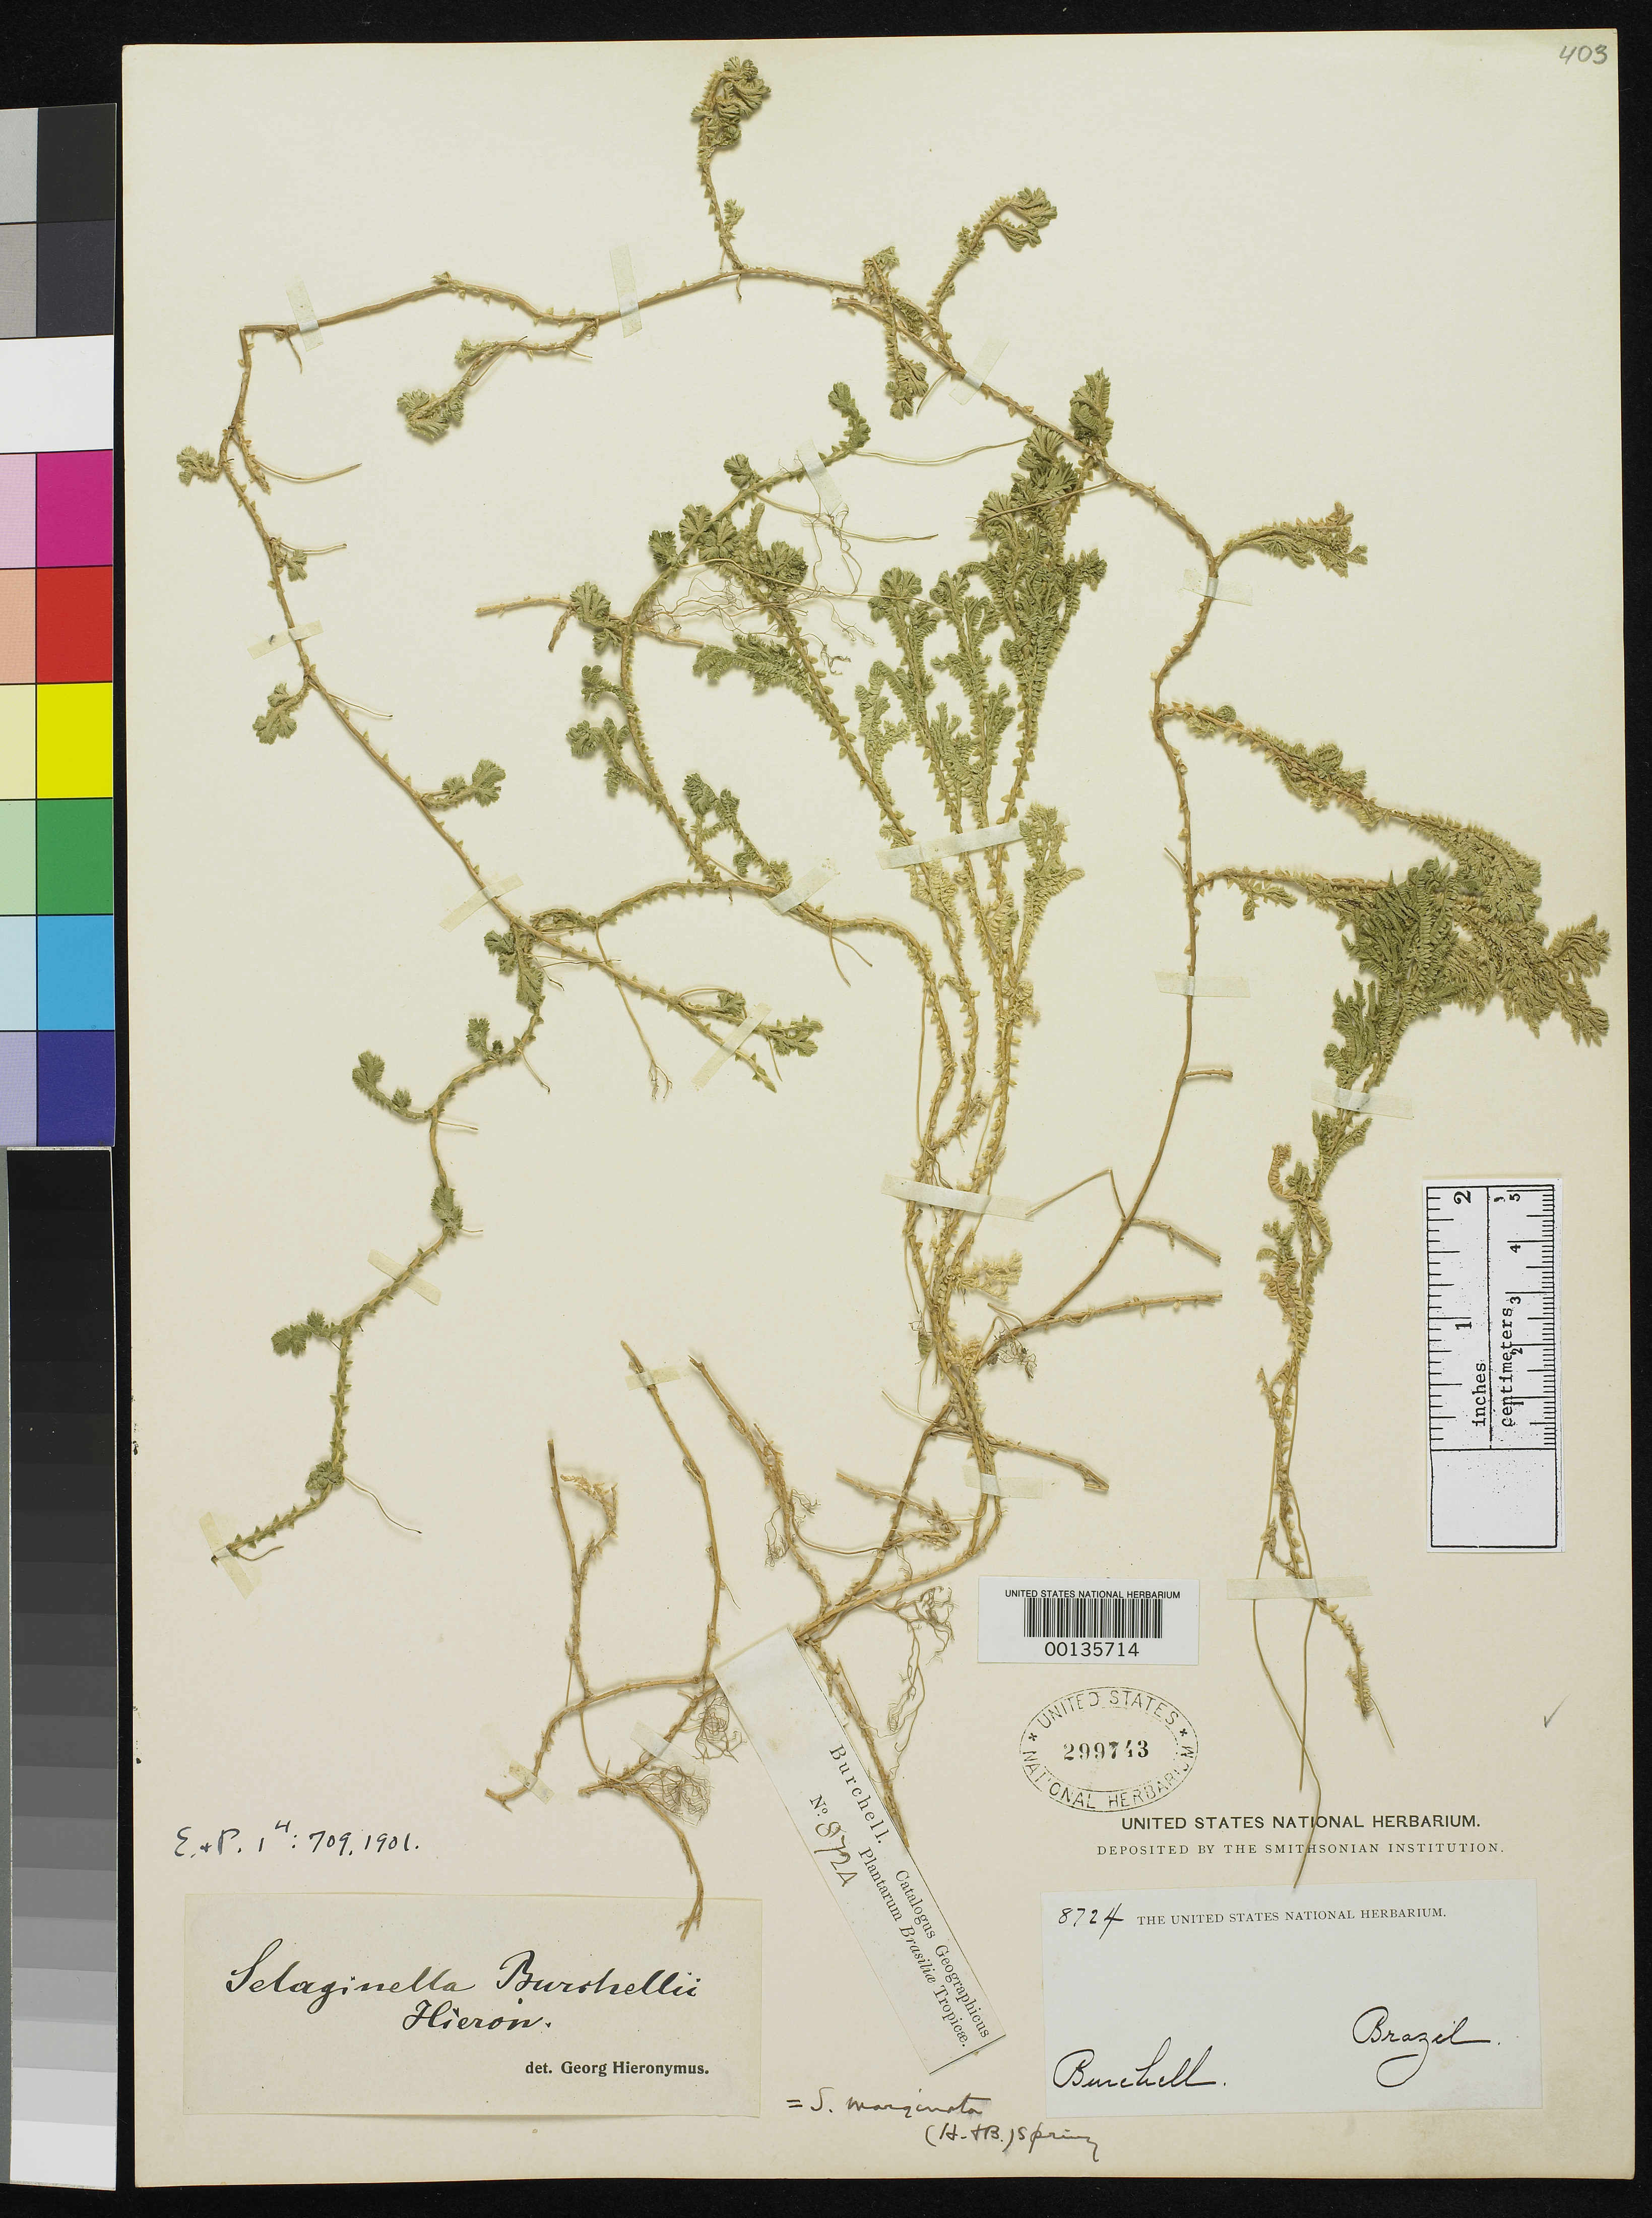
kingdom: Plantae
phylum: Tracheophyta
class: Lycopodiopsida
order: Selaginellales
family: Selaginellaceae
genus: Selaginella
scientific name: Selaginella burchellii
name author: Hieron. in Engl. & Prantl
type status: Type Collection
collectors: W. J. Burchell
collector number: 8724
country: Brazil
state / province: Minas Gerais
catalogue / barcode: US 299743